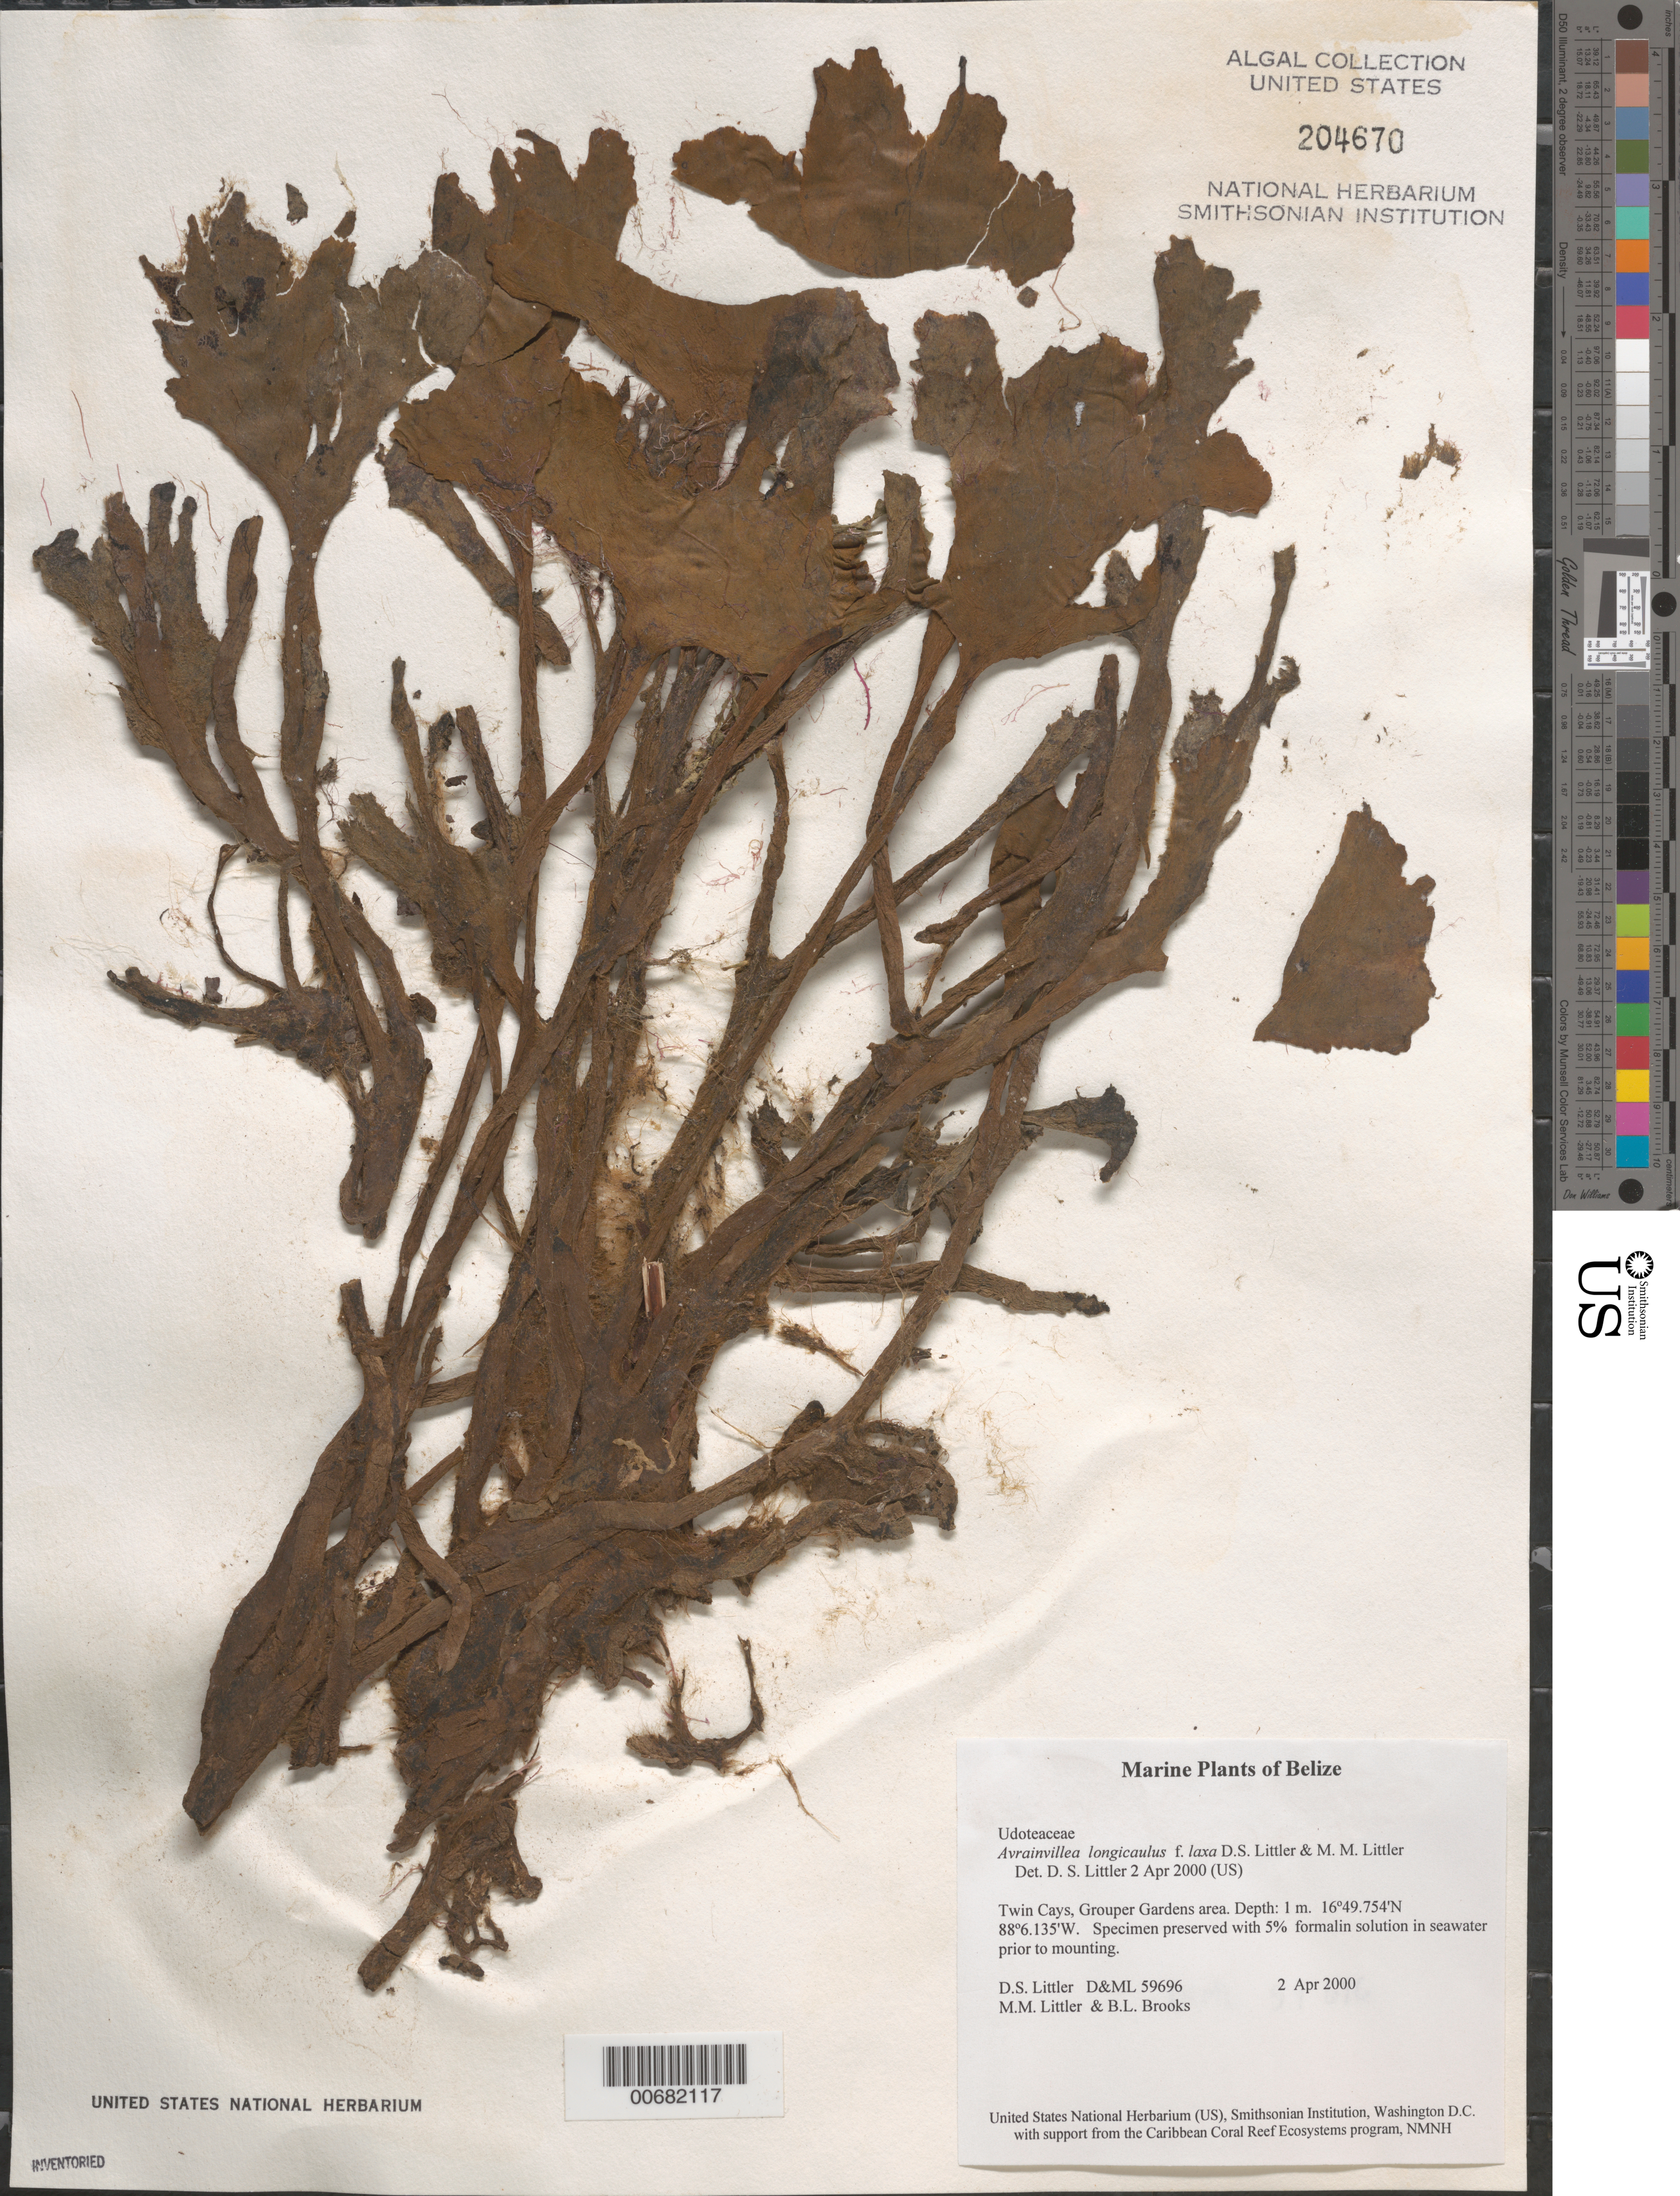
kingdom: Plantae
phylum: Chlorophyta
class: Ulvophyceae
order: Bryopsidales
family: Dichotomosiphonaceae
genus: Avrainvillea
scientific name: Avrainvillea longicaulis f. laxa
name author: D.S. Littler & Littler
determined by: Littler, D. S.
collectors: D. S. Littler, M. M. Littler & B. Brooks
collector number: D&ML 59696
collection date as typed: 02 Apr 2000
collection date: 2000-04-02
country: Belize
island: Twin Cays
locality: Grouper Gardens area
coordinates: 16 49.754' N, 88 6.135' W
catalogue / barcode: US 204670